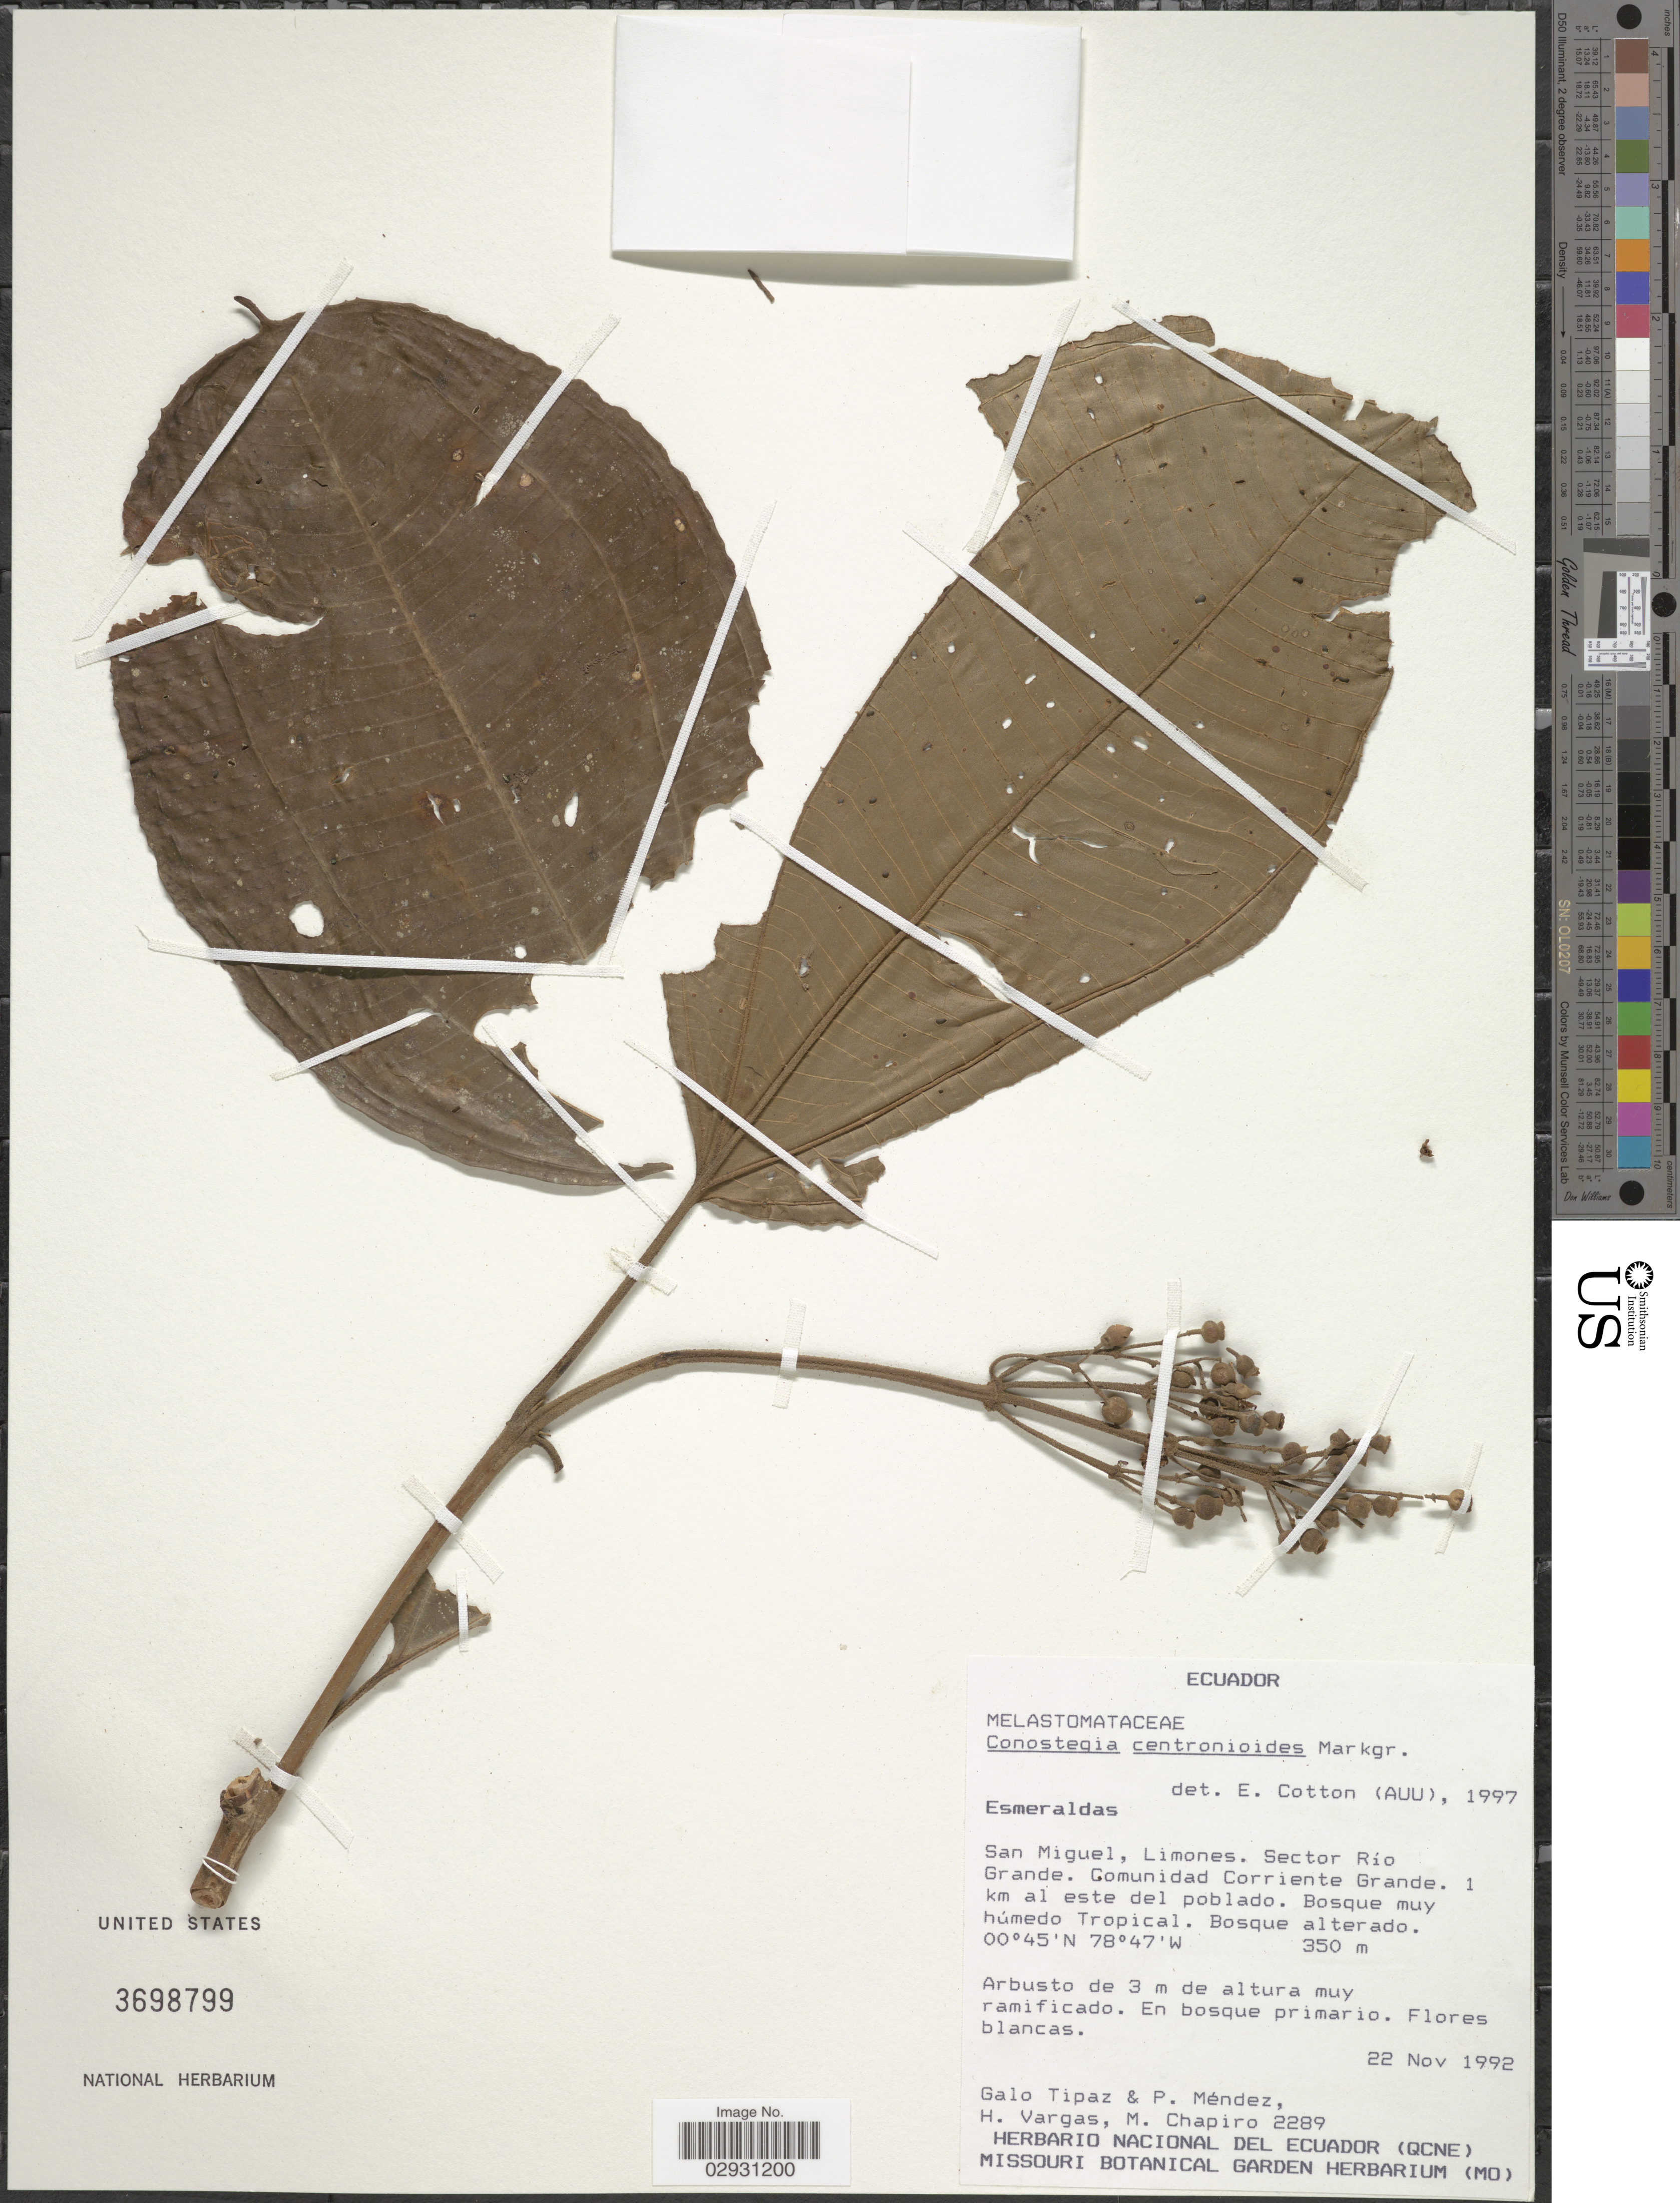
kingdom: Plantae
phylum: Tracheophyta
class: Magnoliopsida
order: Myrtales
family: Melastomataceae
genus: Conostegia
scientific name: Conostegia centronioides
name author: Markgr.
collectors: G. Tipaz, P. Méndez, H. Vargas & M. Chapiro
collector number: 2289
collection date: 1992-11-22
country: Ecuador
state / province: Esmeraldas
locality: San Miguel, Limones. Sector Río Grande. Comunidad Corriente Grande. 1 km al este del poblado.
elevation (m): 350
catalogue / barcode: US 3698799